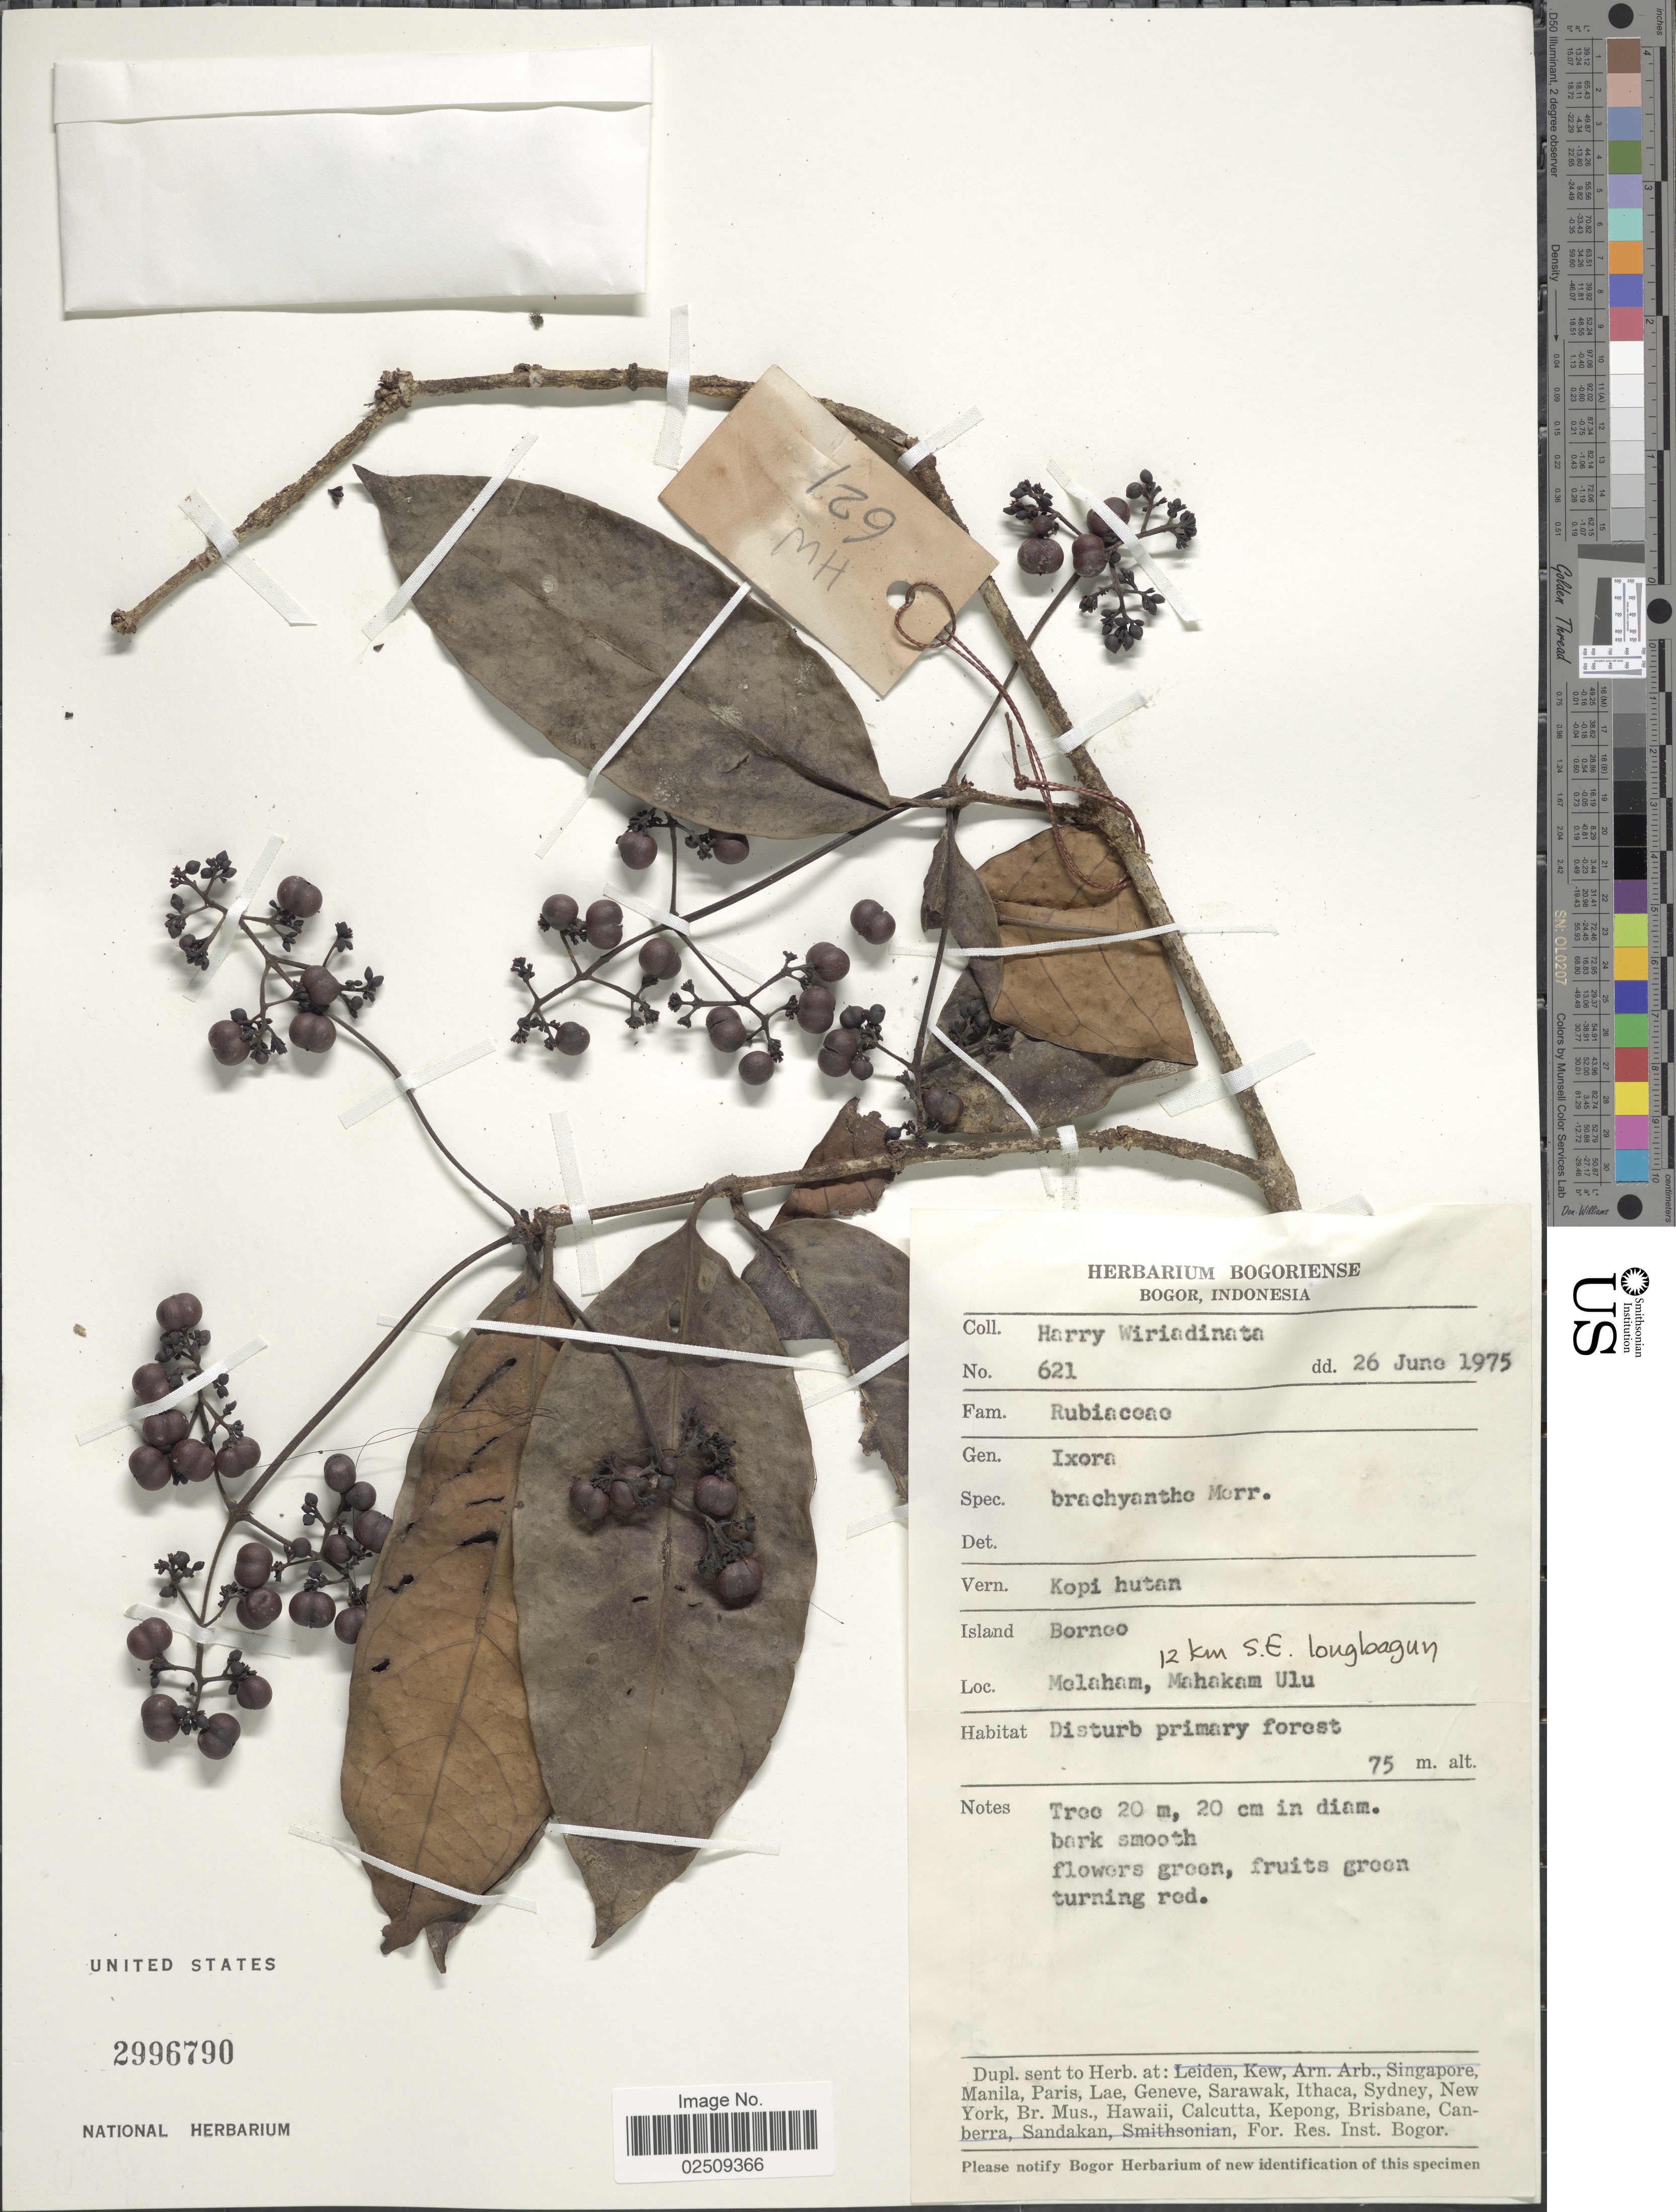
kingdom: Plantae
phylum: Tracheophyta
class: Magnoliopsida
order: Gentianales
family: Rubiaceae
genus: Ixora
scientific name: Ixora brachyantha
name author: Merr.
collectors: H. Wiriadinata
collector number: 621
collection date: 1975-06-26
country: Indonesia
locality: Island: Borneo. 12 km S.E. Longbagun. Melaham, Mahakam Ulu.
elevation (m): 75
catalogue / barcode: US 2996790